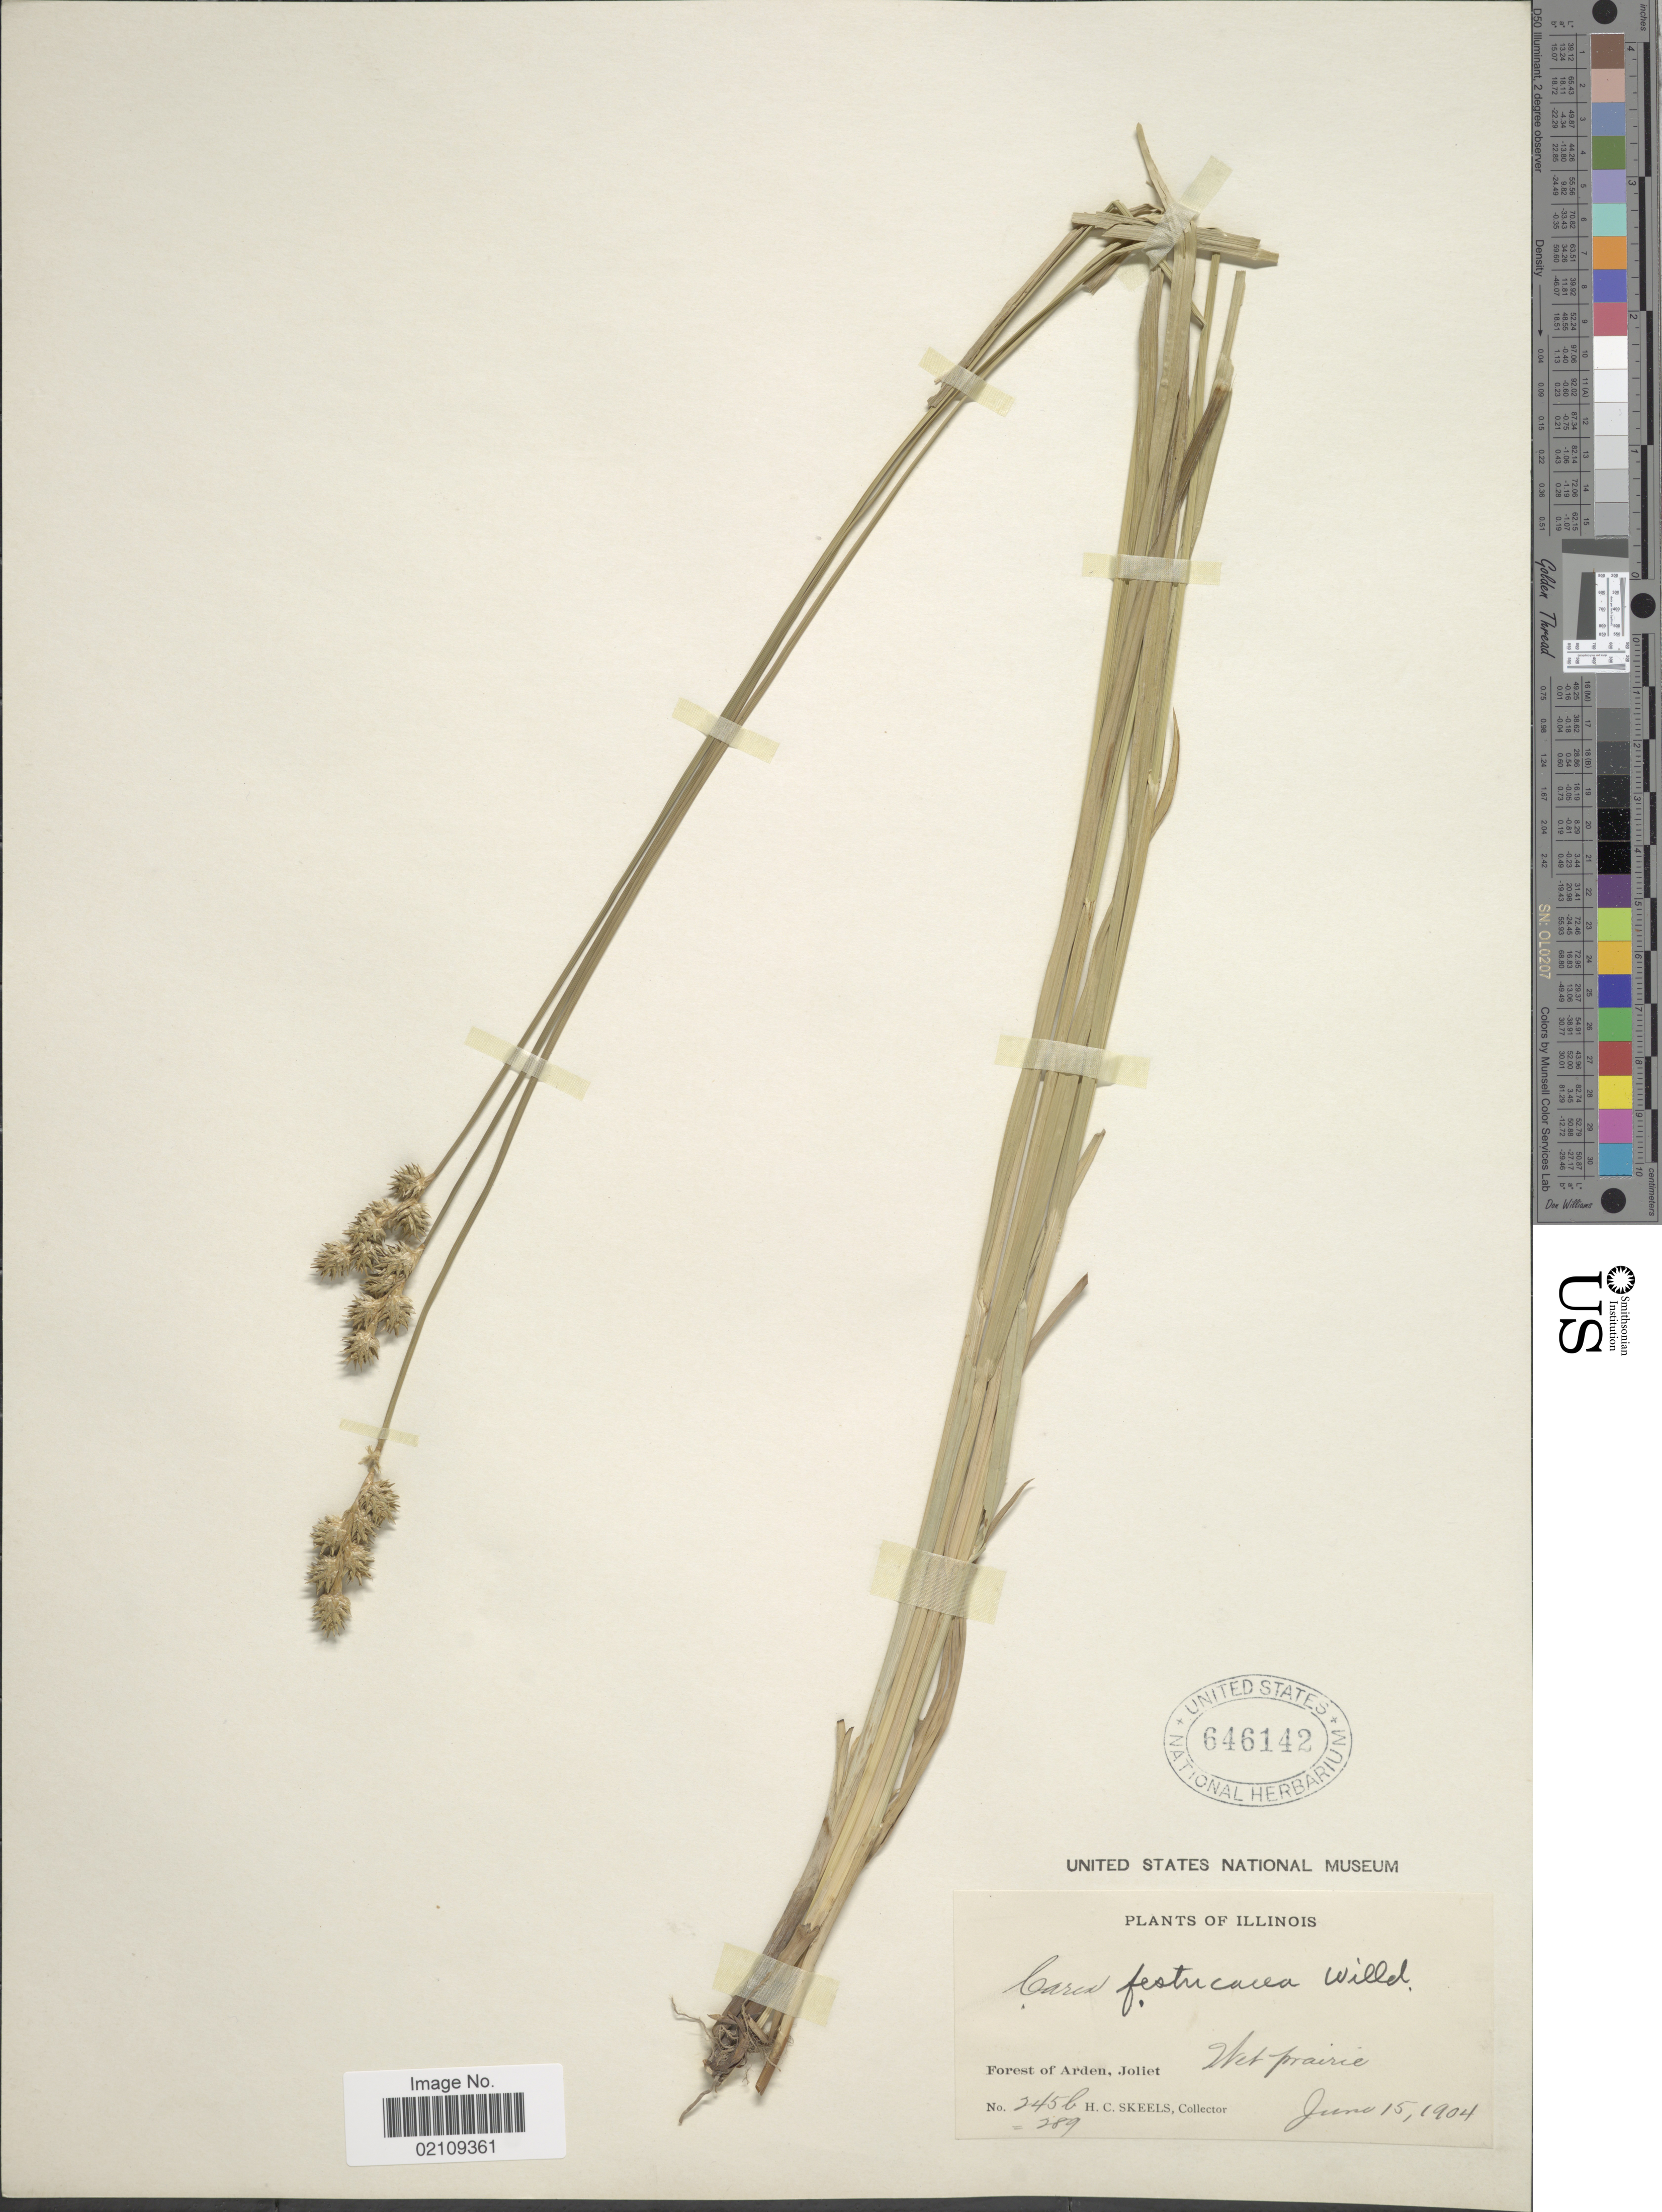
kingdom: Plantae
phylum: Tracheophyta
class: Liliopsida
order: Poales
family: Cyperaceae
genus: Carex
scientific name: Carex festucacea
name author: Willd.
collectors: H. Skeels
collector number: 245b=289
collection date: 1904-06-15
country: United States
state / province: Illinois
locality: Forest of Arden, Joliet, Wet prairie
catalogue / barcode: US 646142